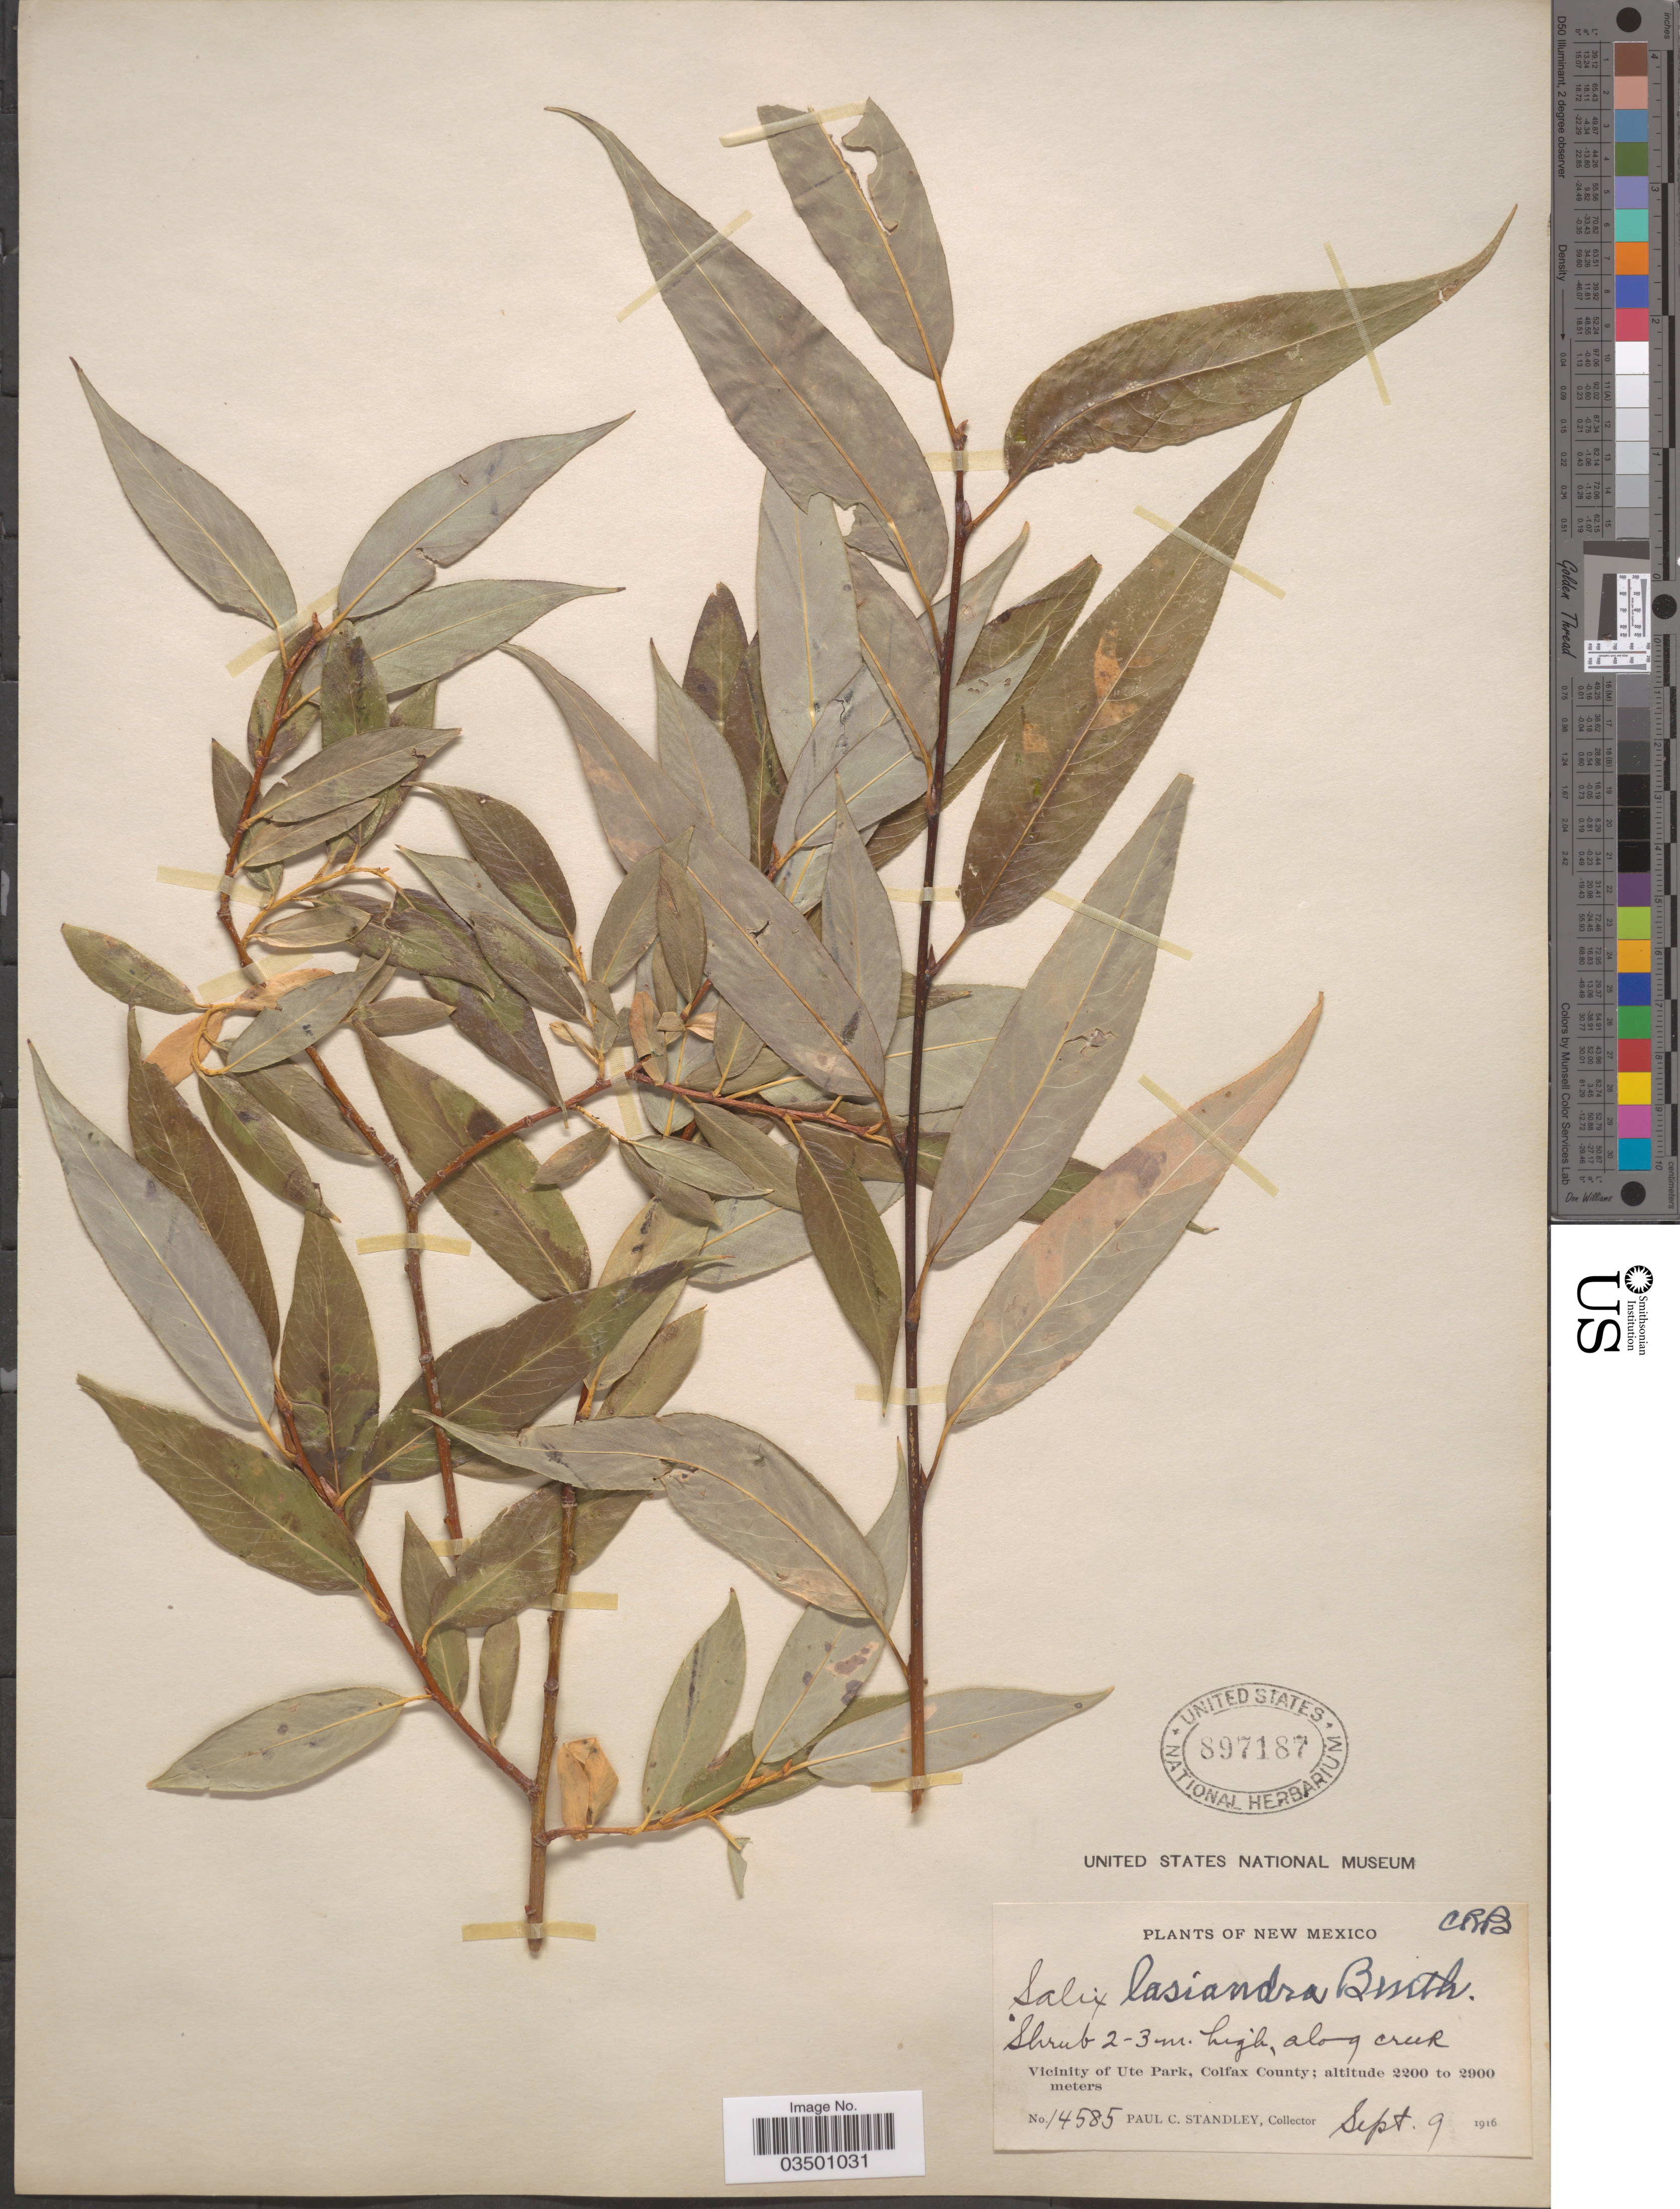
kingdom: Plantae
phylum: Tracheophyta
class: Magnoliopsida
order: Malpighiales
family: Salicaceae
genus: Salix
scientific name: Salix lasiandra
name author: Benth.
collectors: P. C. Standley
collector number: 14585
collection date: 1916-09-09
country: United States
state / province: New Mexico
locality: Vicinity of Ute Park, Colfax County.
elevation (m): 2200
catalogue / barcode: US 897187